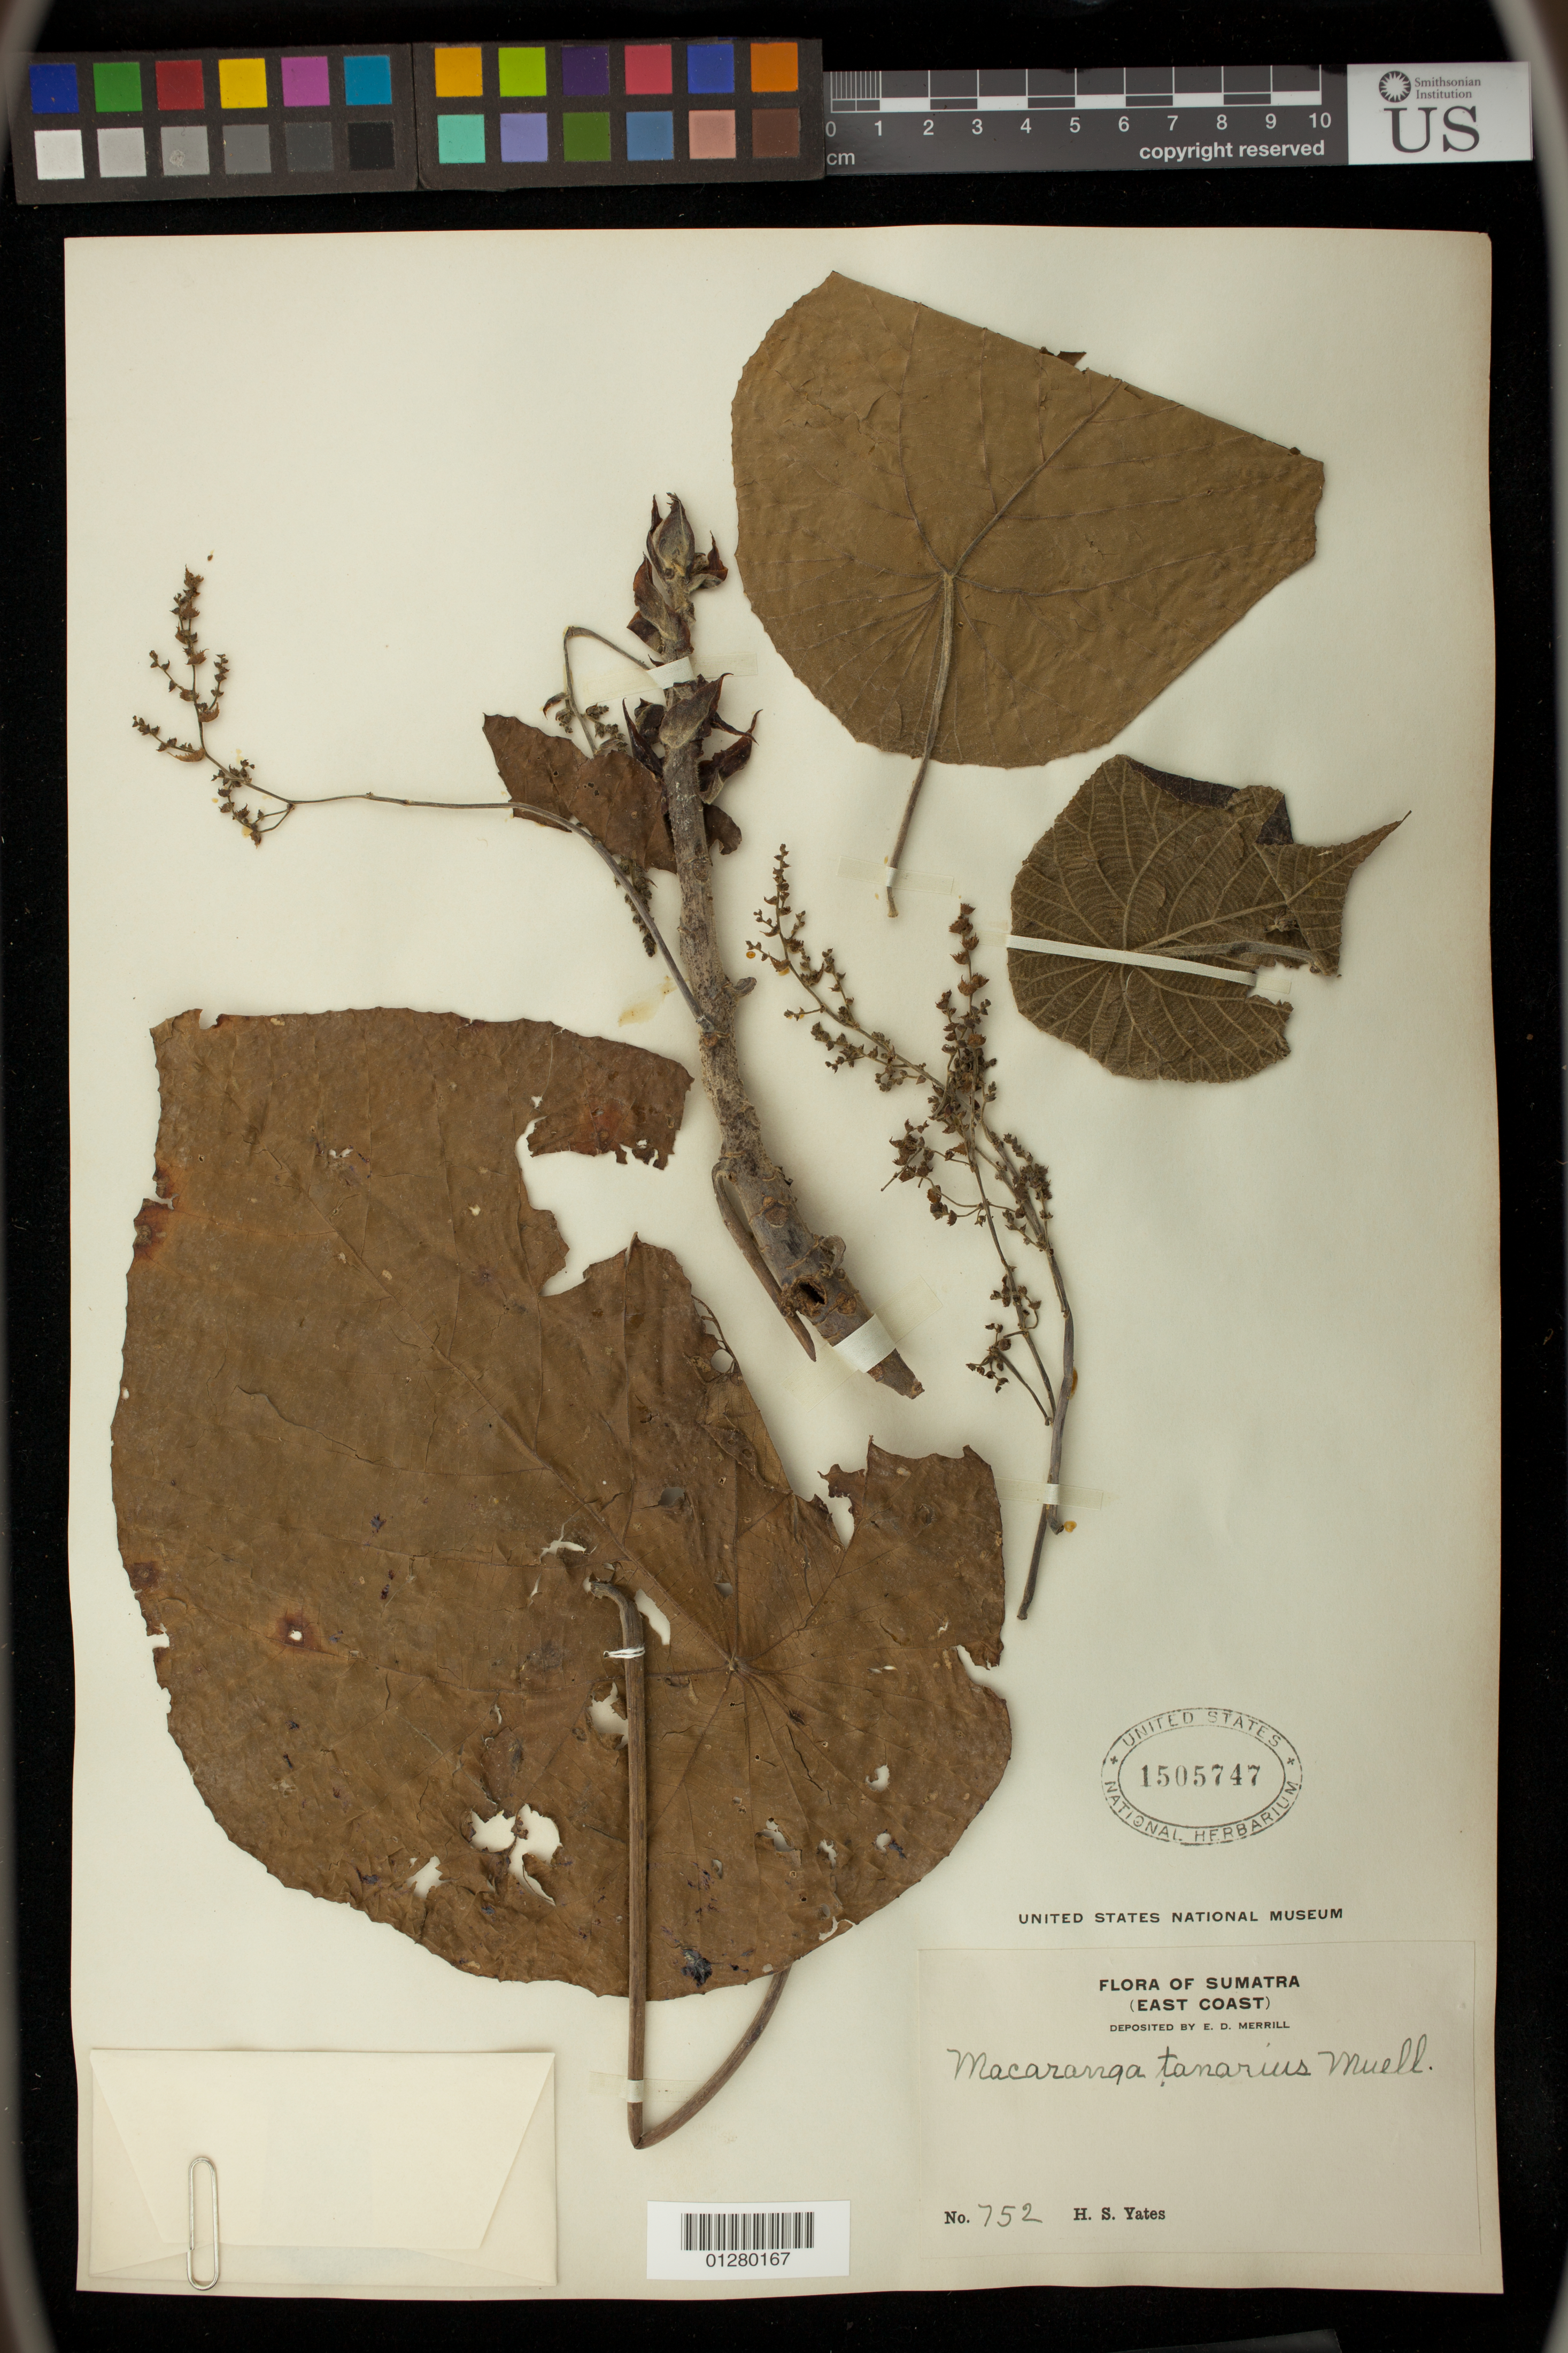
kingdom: Plantae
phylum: Tracheophyta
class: Magnoliopsida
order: Malpighiales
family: Euphorbiaceae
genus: Macaranga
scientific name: Macaranga tanarius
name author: (L.) Müll. Arg.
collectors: H. S. Yates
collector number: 752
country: Indonesia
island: Sumatra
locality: Sumatra, East Coast.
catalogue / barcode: US 1505747